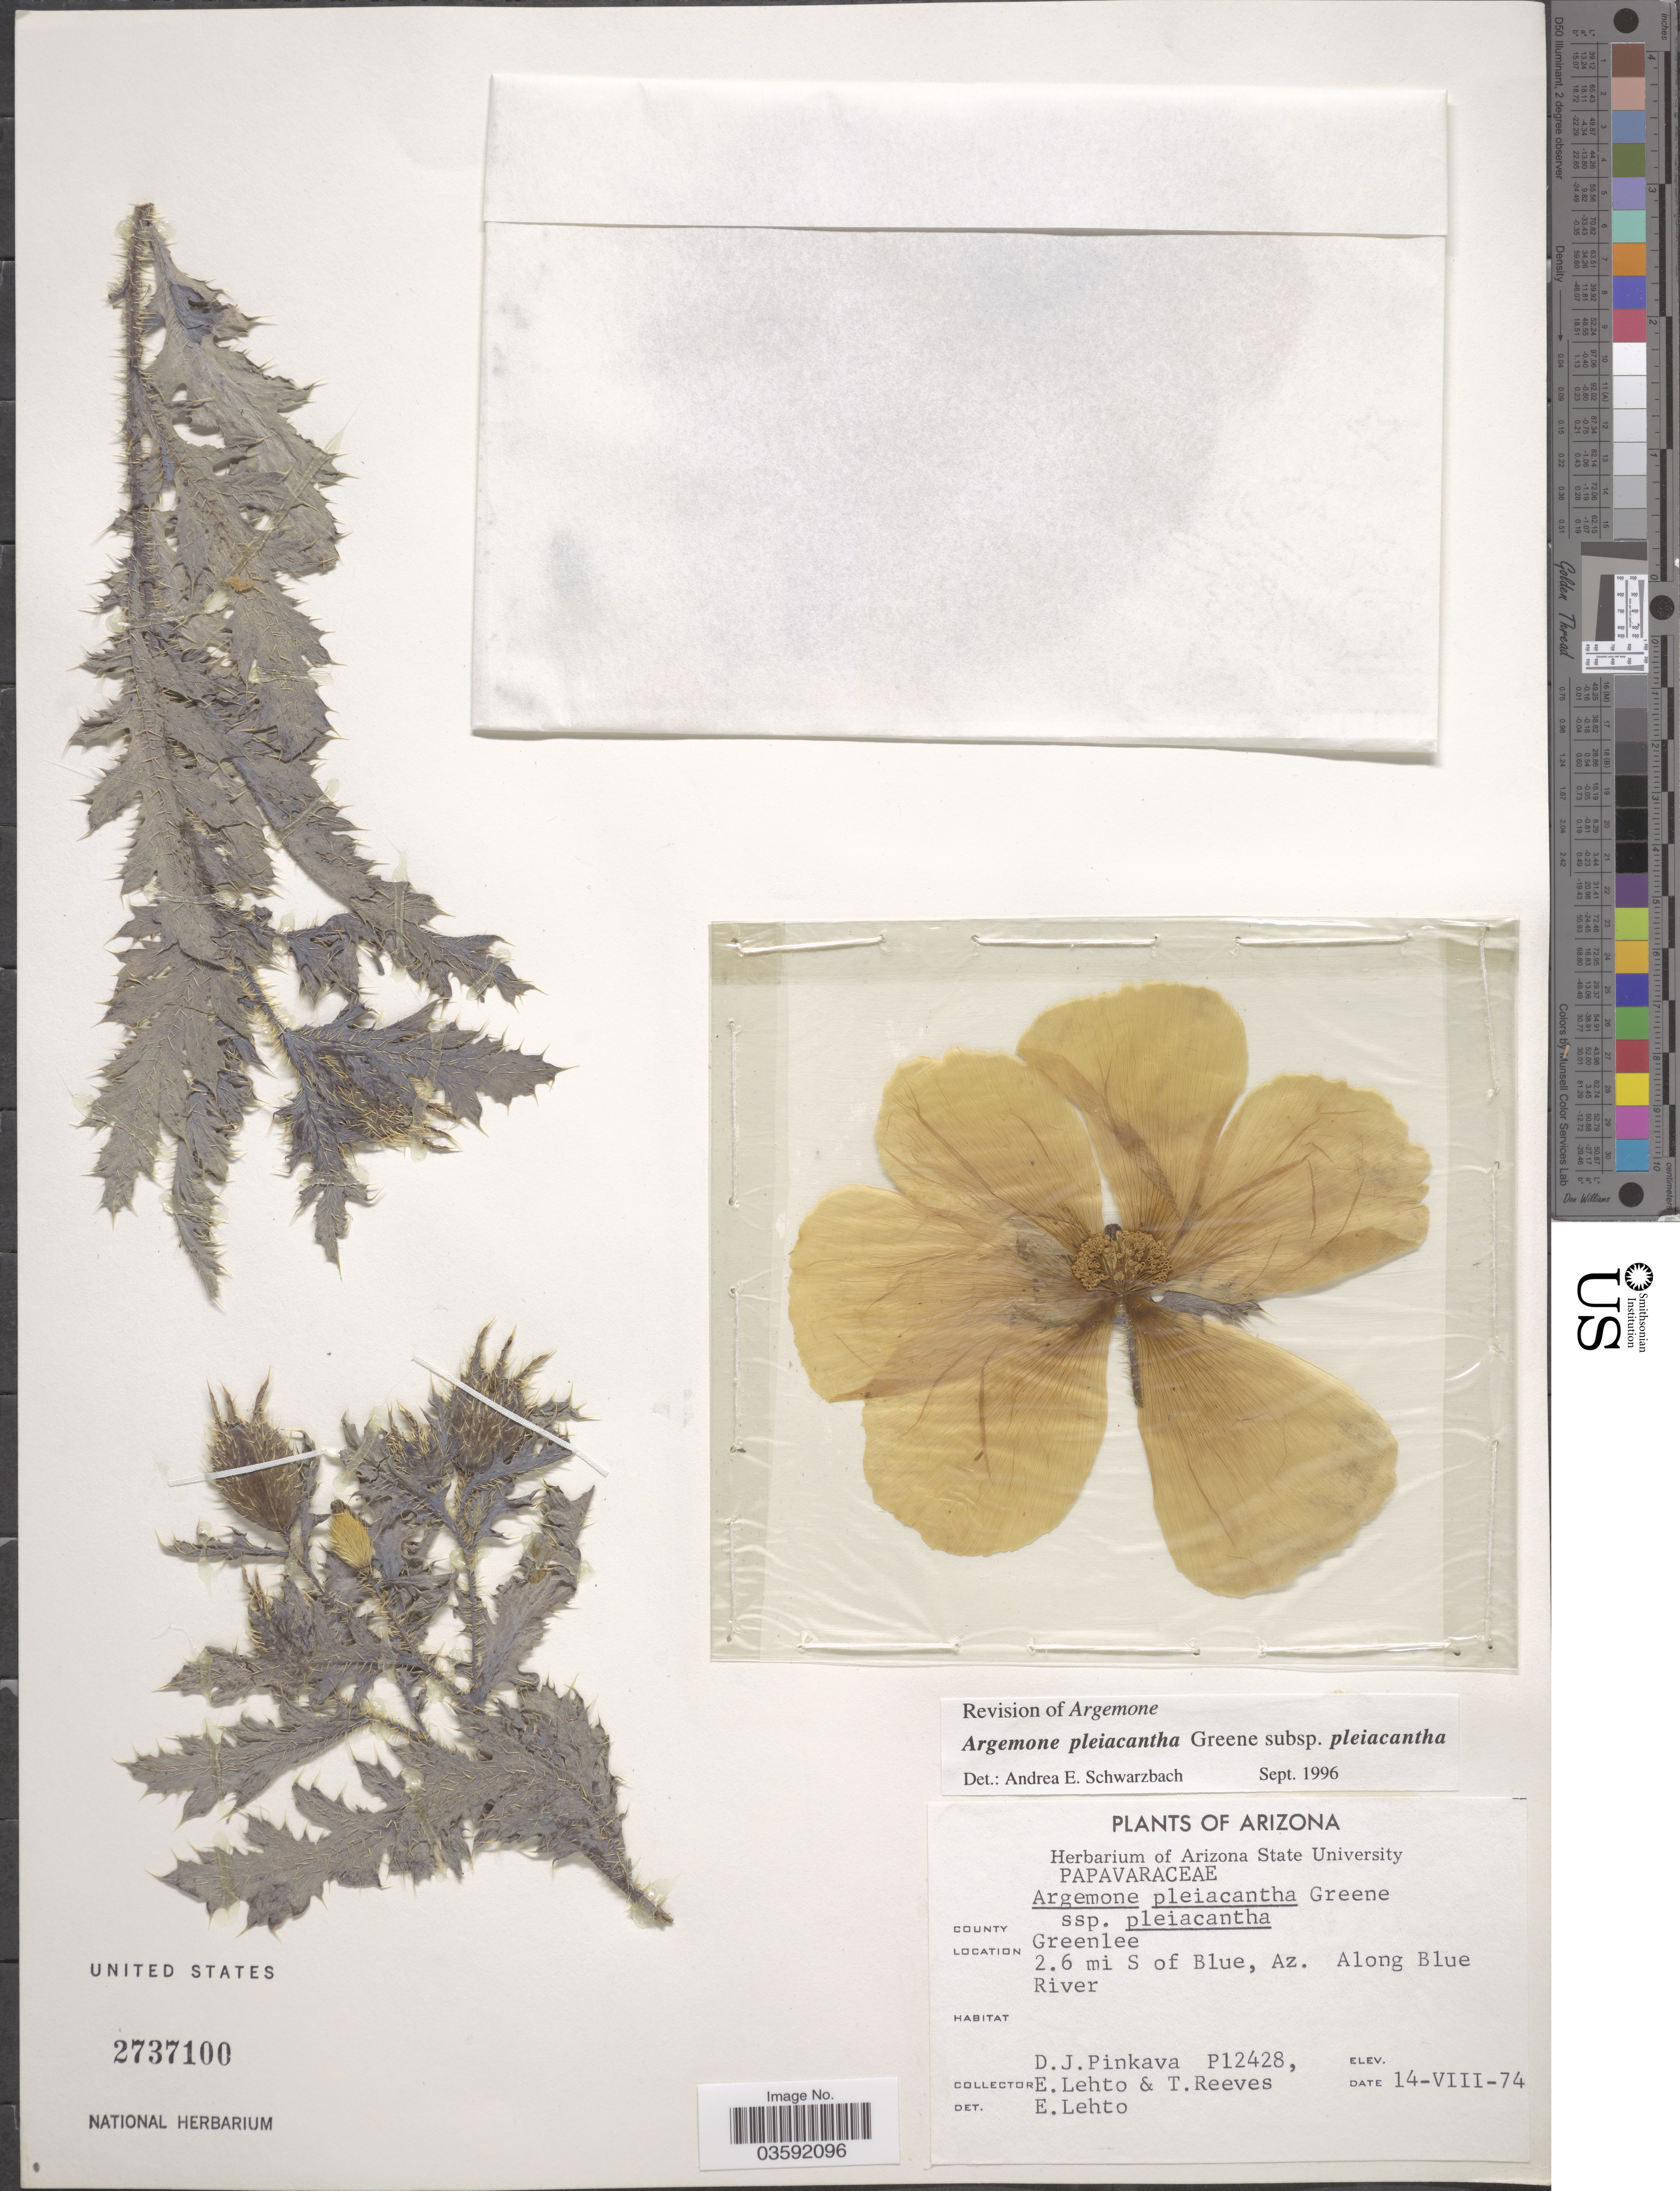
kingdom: Plantae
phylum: Tracheophyta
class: Magnoliopsida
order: Ranunculales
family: Papaveraceae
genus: Argemone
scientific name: Argemone pleiacantha subsp. pleiacantha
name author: Greene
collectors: D. J. Pinkava, E. Lehto & T. Reeves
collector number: P12428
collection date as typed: Transcribed d/m/y: 14/8/74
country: United States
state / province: Arizona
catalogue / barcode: US 2737100